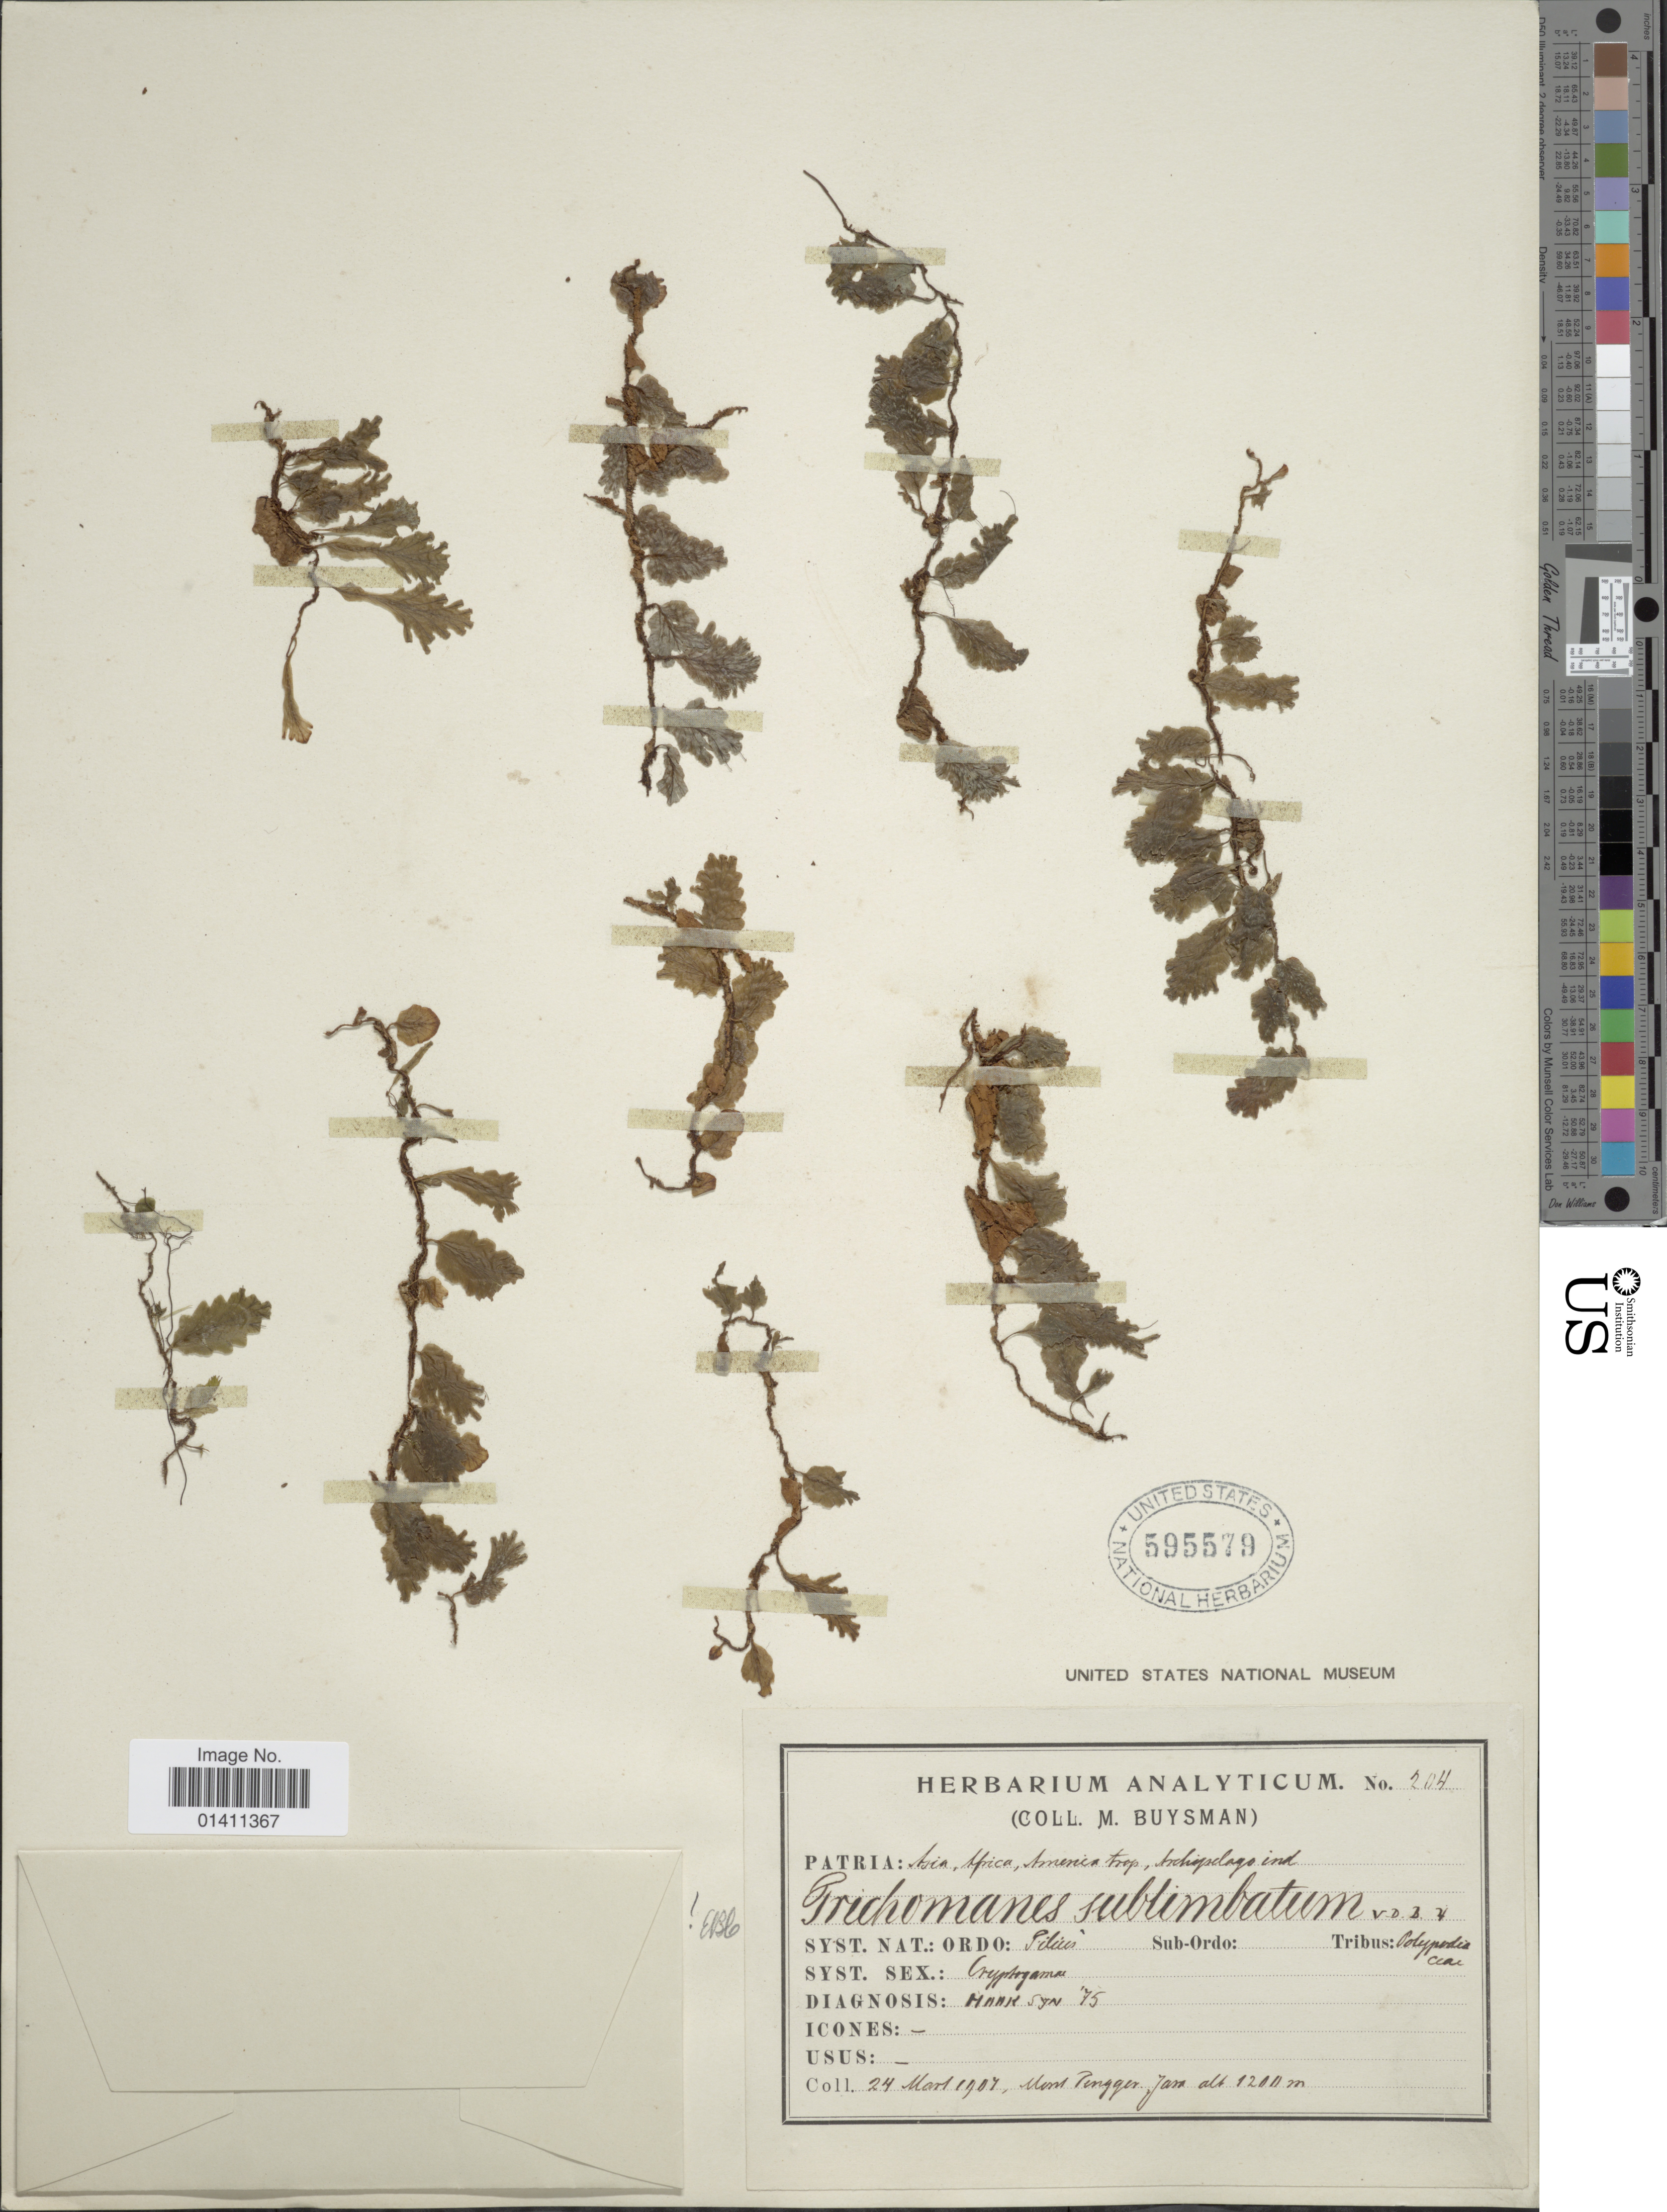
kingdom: Plantae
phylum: Tracheophyta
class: Polypodiopsida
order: Hymenophyllales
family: Hymenophyllaceae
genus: Didymoglossum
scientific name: Didymoglossum sublimbatum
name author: (K. Müller) Ebihara & K. Iwats.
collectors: M. Buysman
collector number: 204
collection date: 1907-03-24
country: Indonesia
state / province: Java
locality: Patria: Asia, Africa, America trop, Archipelago ind. Mont Pengger. [interpreted]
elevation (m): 1200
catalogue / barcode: US 595579